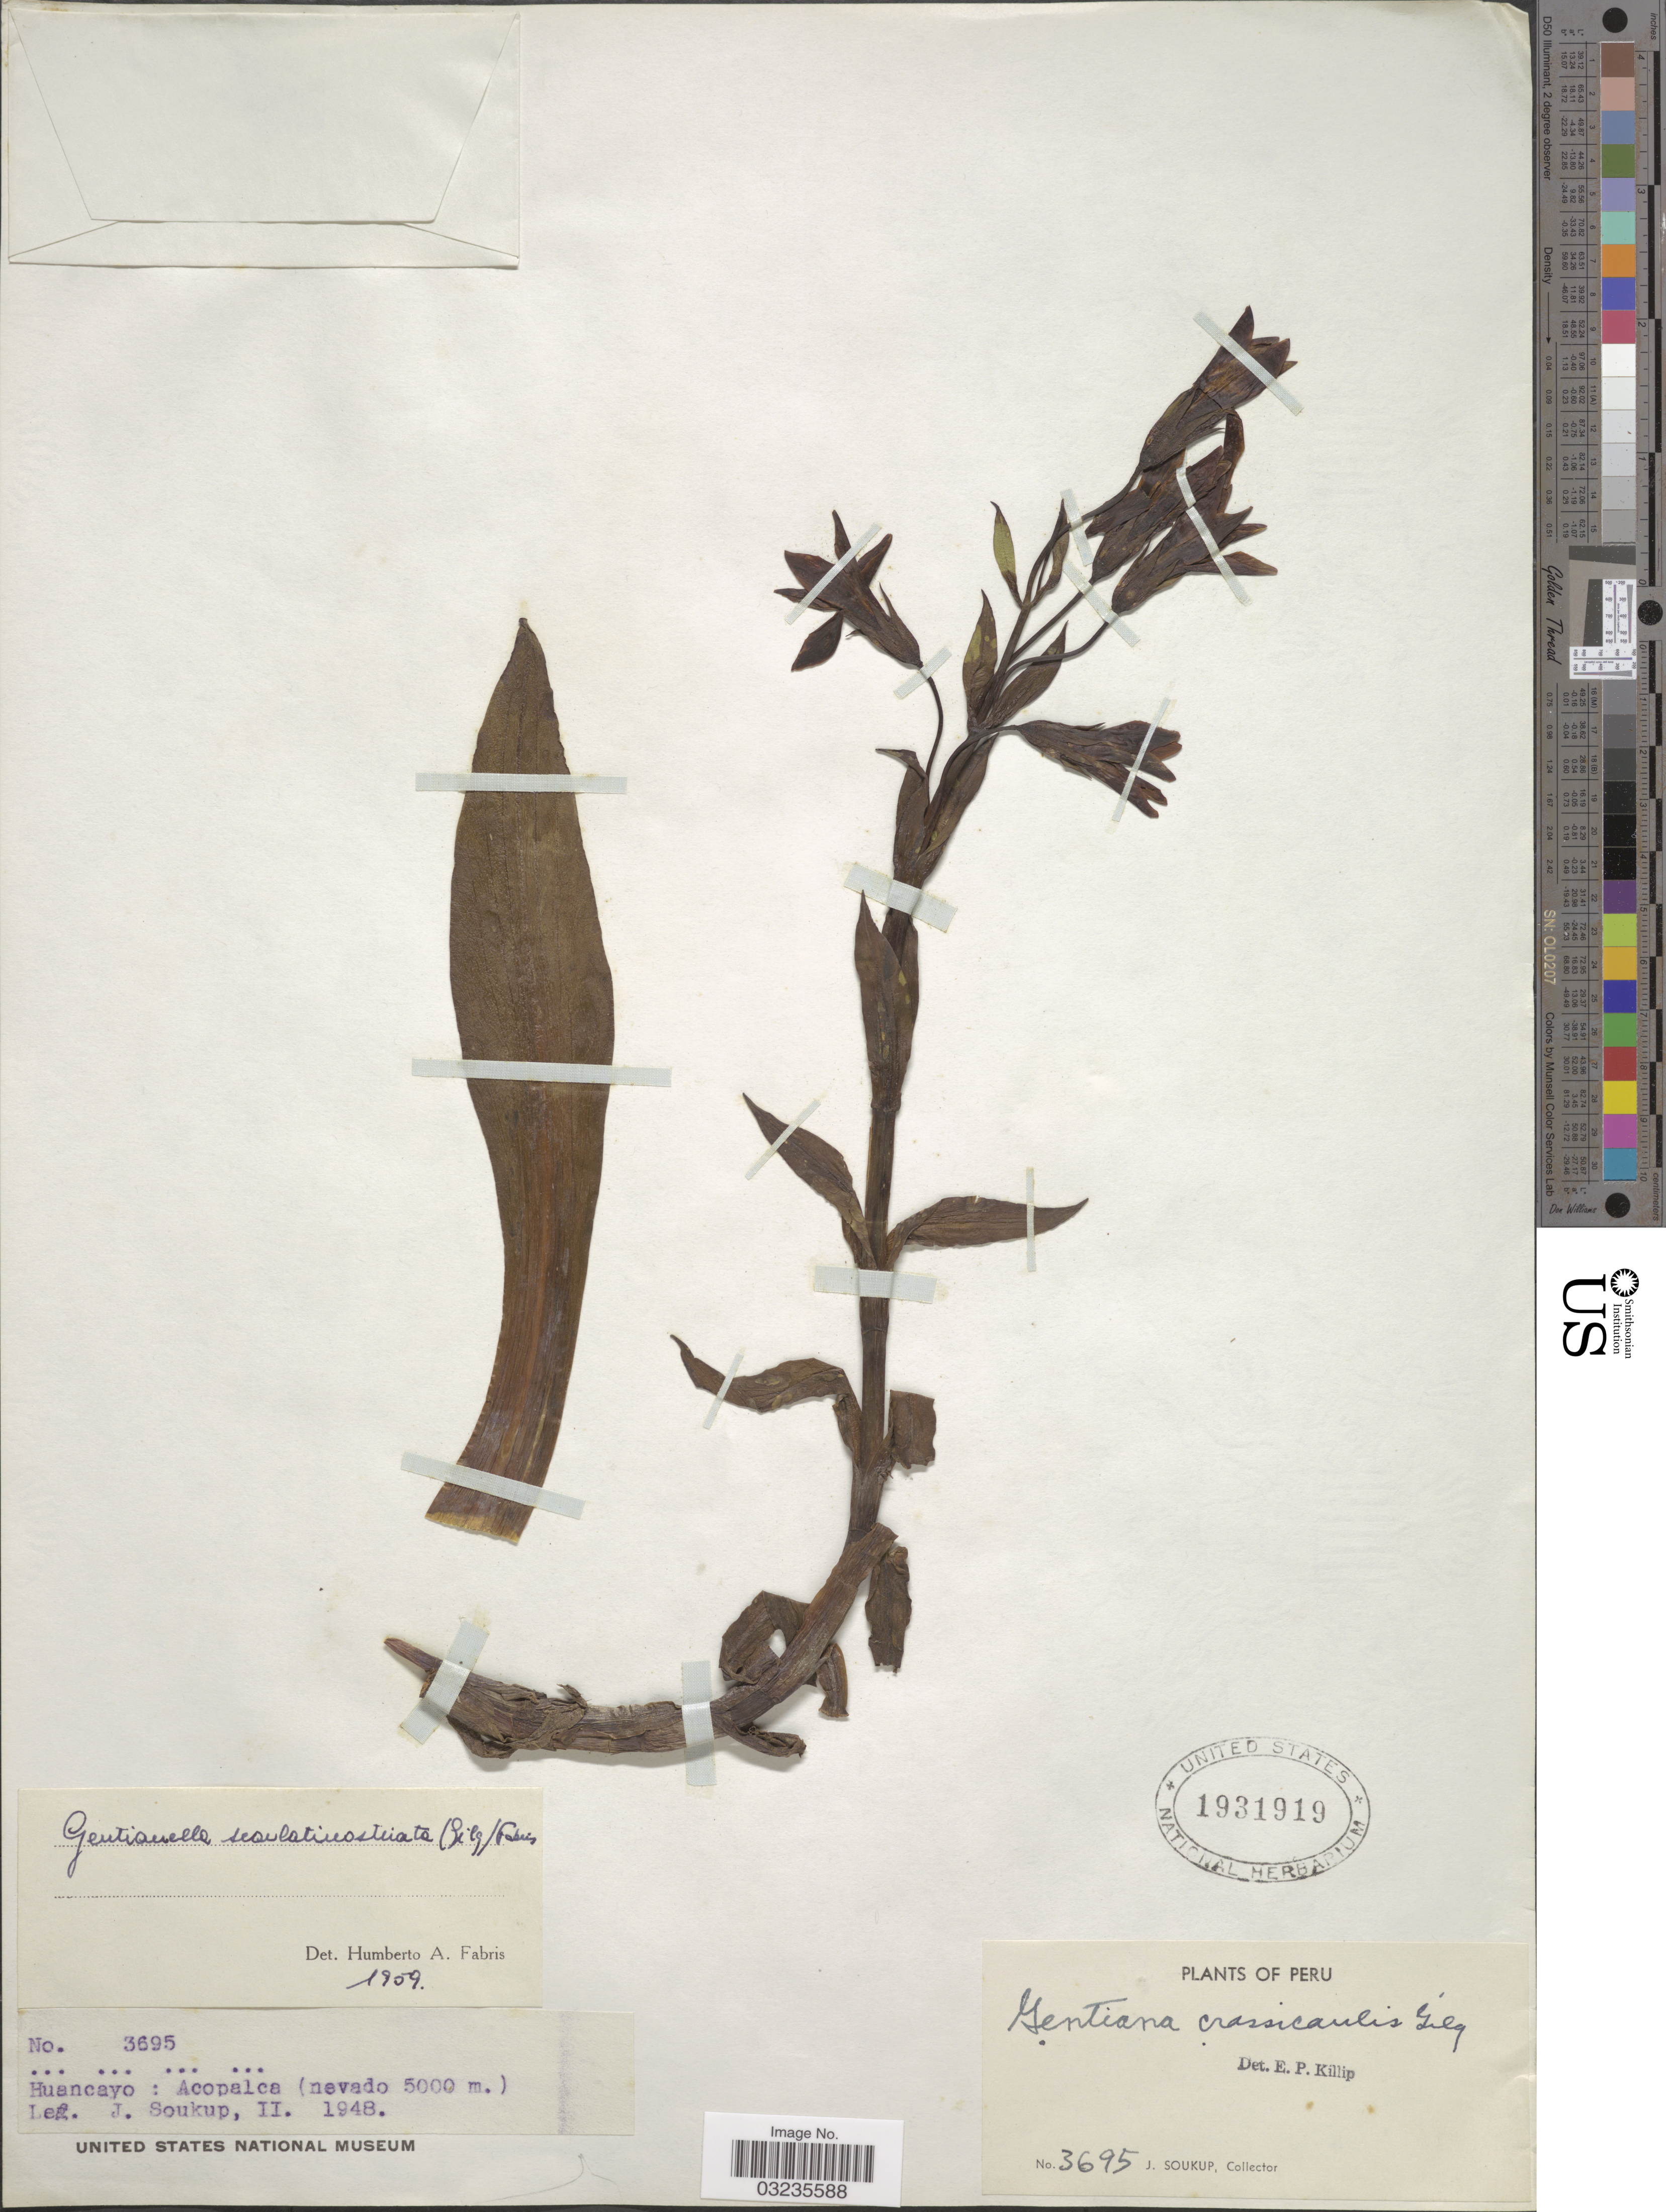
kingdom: Plantae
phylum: Tracheophyta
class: Magnoliopsida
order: Gentianales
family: Gentianaceae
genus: Gentiana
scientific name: Gentiana scarlatinostriata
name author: Gilg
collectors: J. Soukup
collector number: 3695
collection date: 1948-02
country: Peru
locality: Huancayo: Acopalca.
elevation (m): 5000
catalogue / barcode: US 1931919